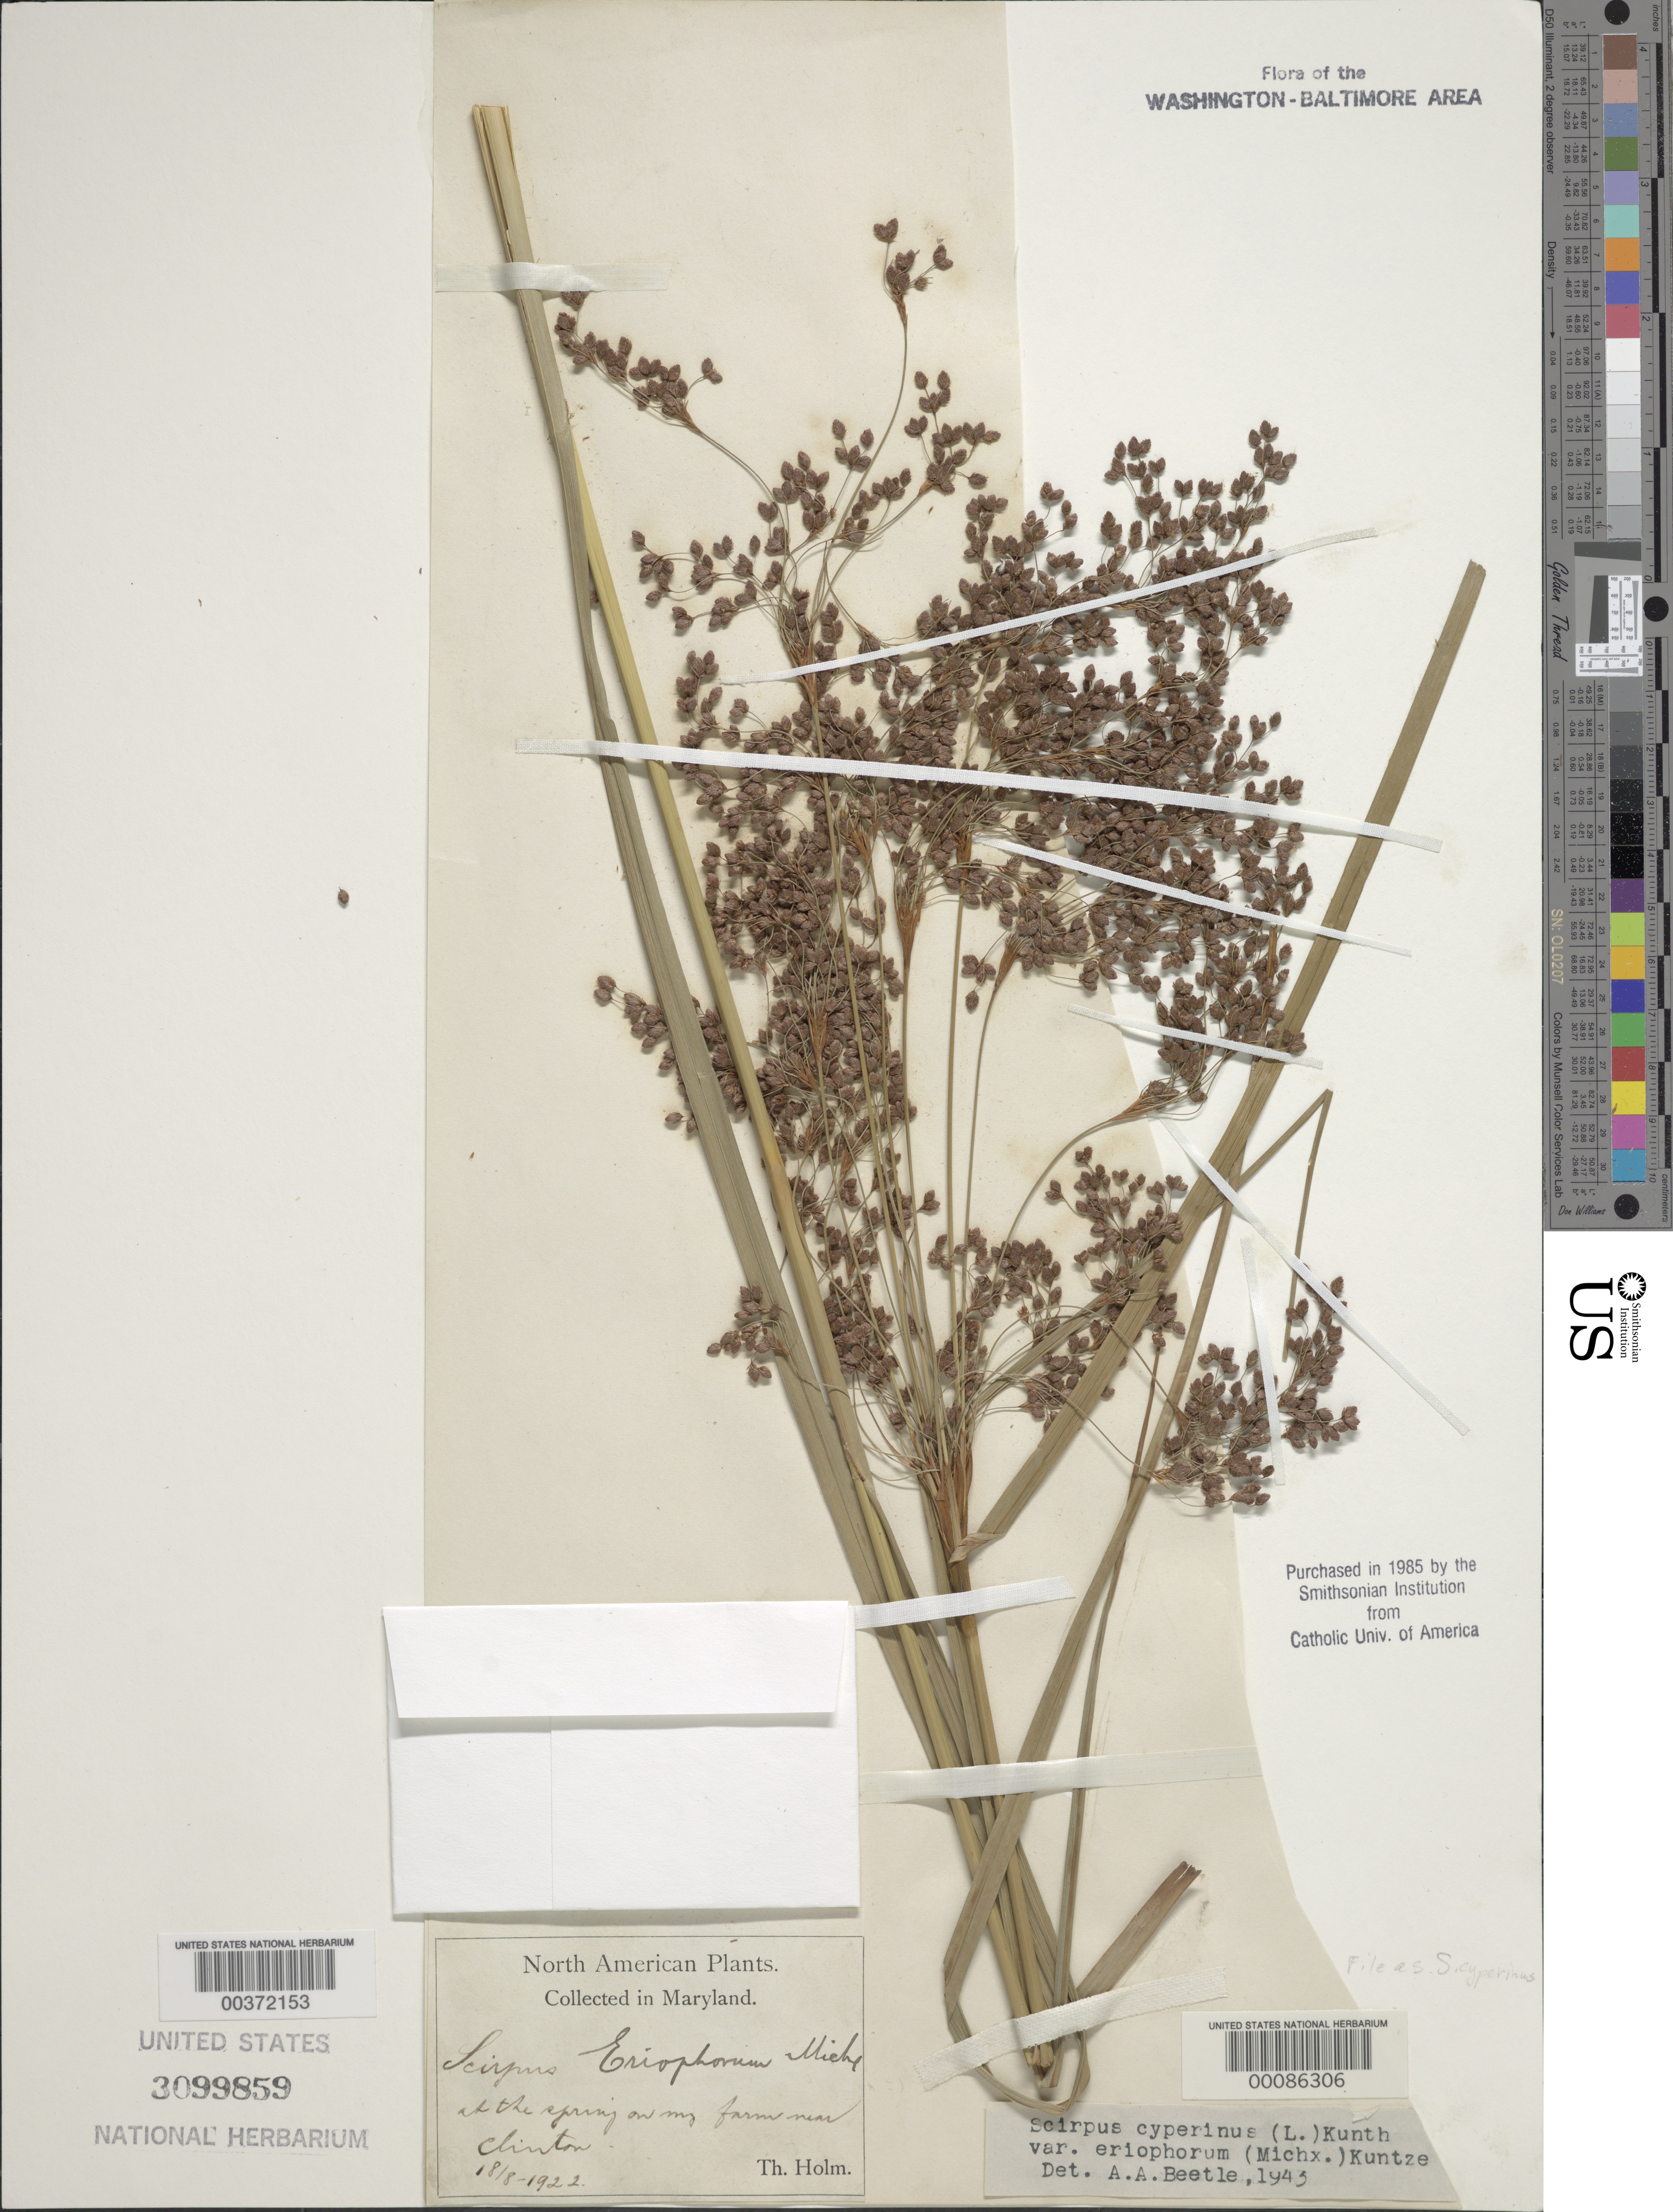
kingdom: Plantae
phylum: Tracheophyta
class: Liliopsida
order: Poales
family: Cyperaceae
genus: Scirpus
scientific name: Scirpus cyperinus var. eriophorum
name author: (Michx.) Kuntze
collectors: T. Holm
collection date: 1922-08-18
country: United States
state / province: Maryland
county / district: Prince George's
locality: At the spring on my farm near Clinton.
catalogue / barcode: US 3099859